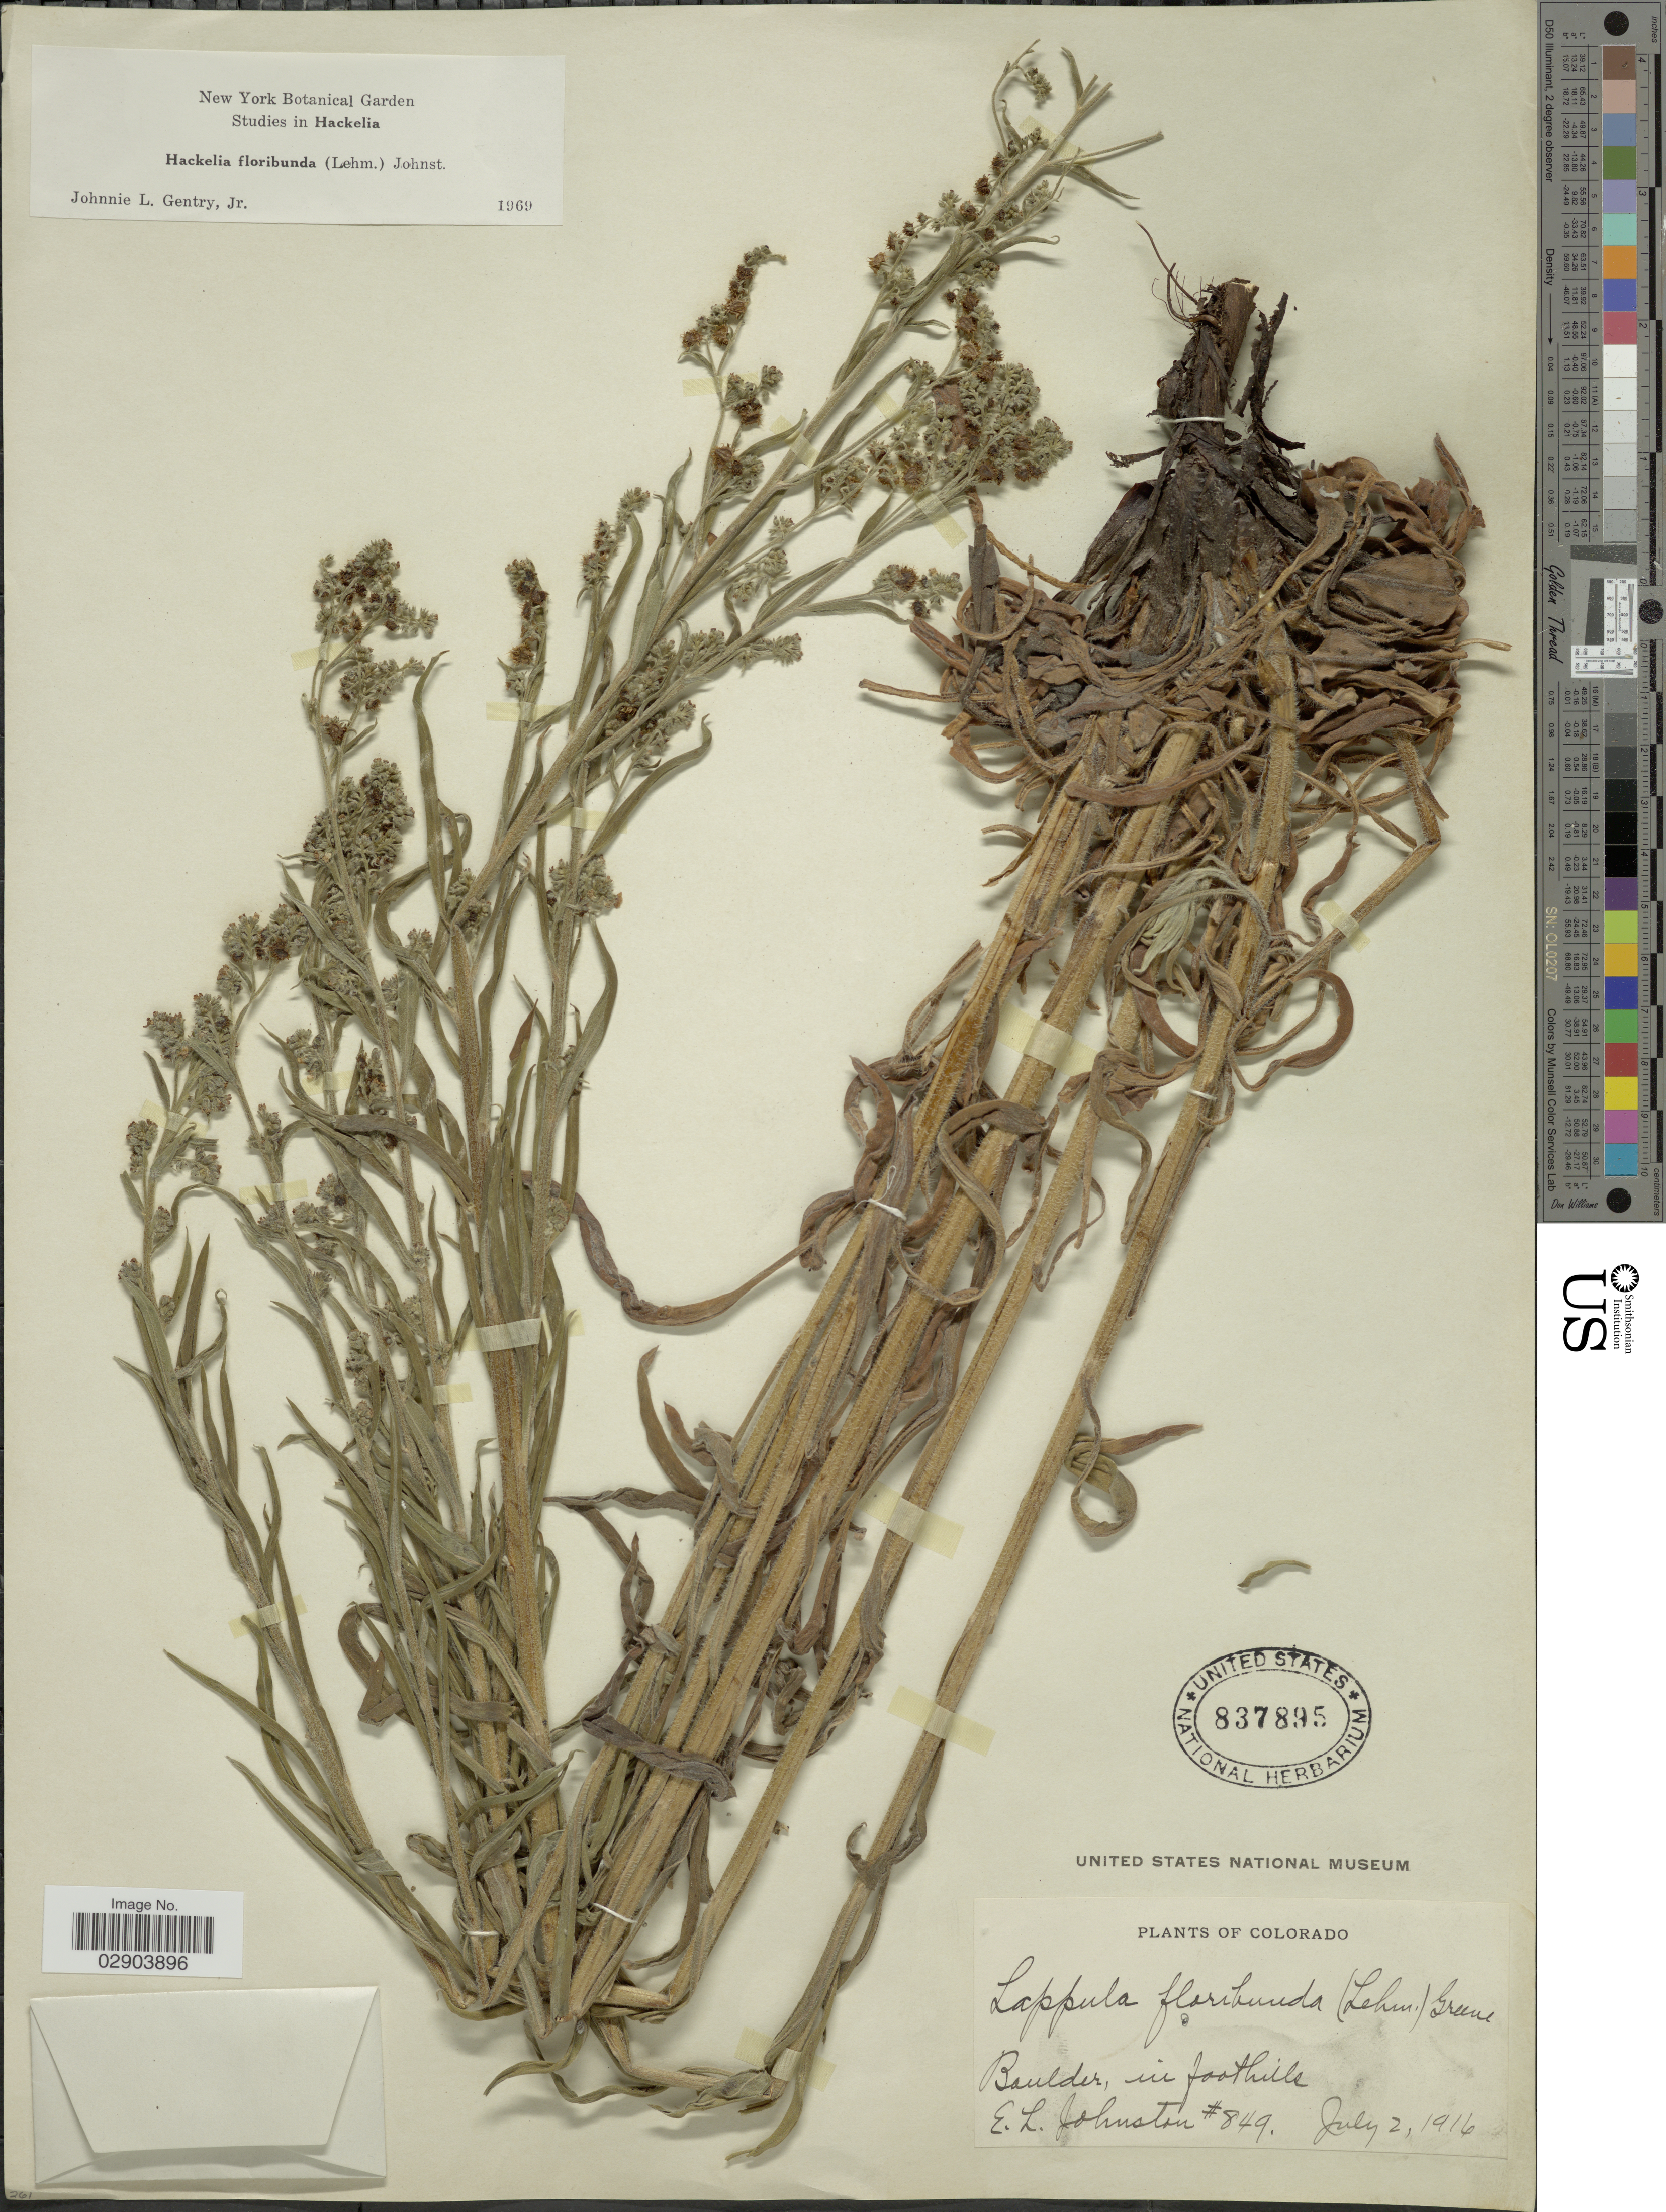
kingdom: Plantae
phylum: Tracheophyta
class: Magnoliopsida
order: Boraginales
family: Boraginaceae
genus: Hackelia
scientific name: Hackelia floribunda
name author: (Lehm.) I.M. Johnst.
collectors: E. L. Johnston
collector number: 849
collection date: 1916-07-02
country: United States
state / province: Colorado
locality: Boulder, in foothills.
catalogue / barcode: US 837895